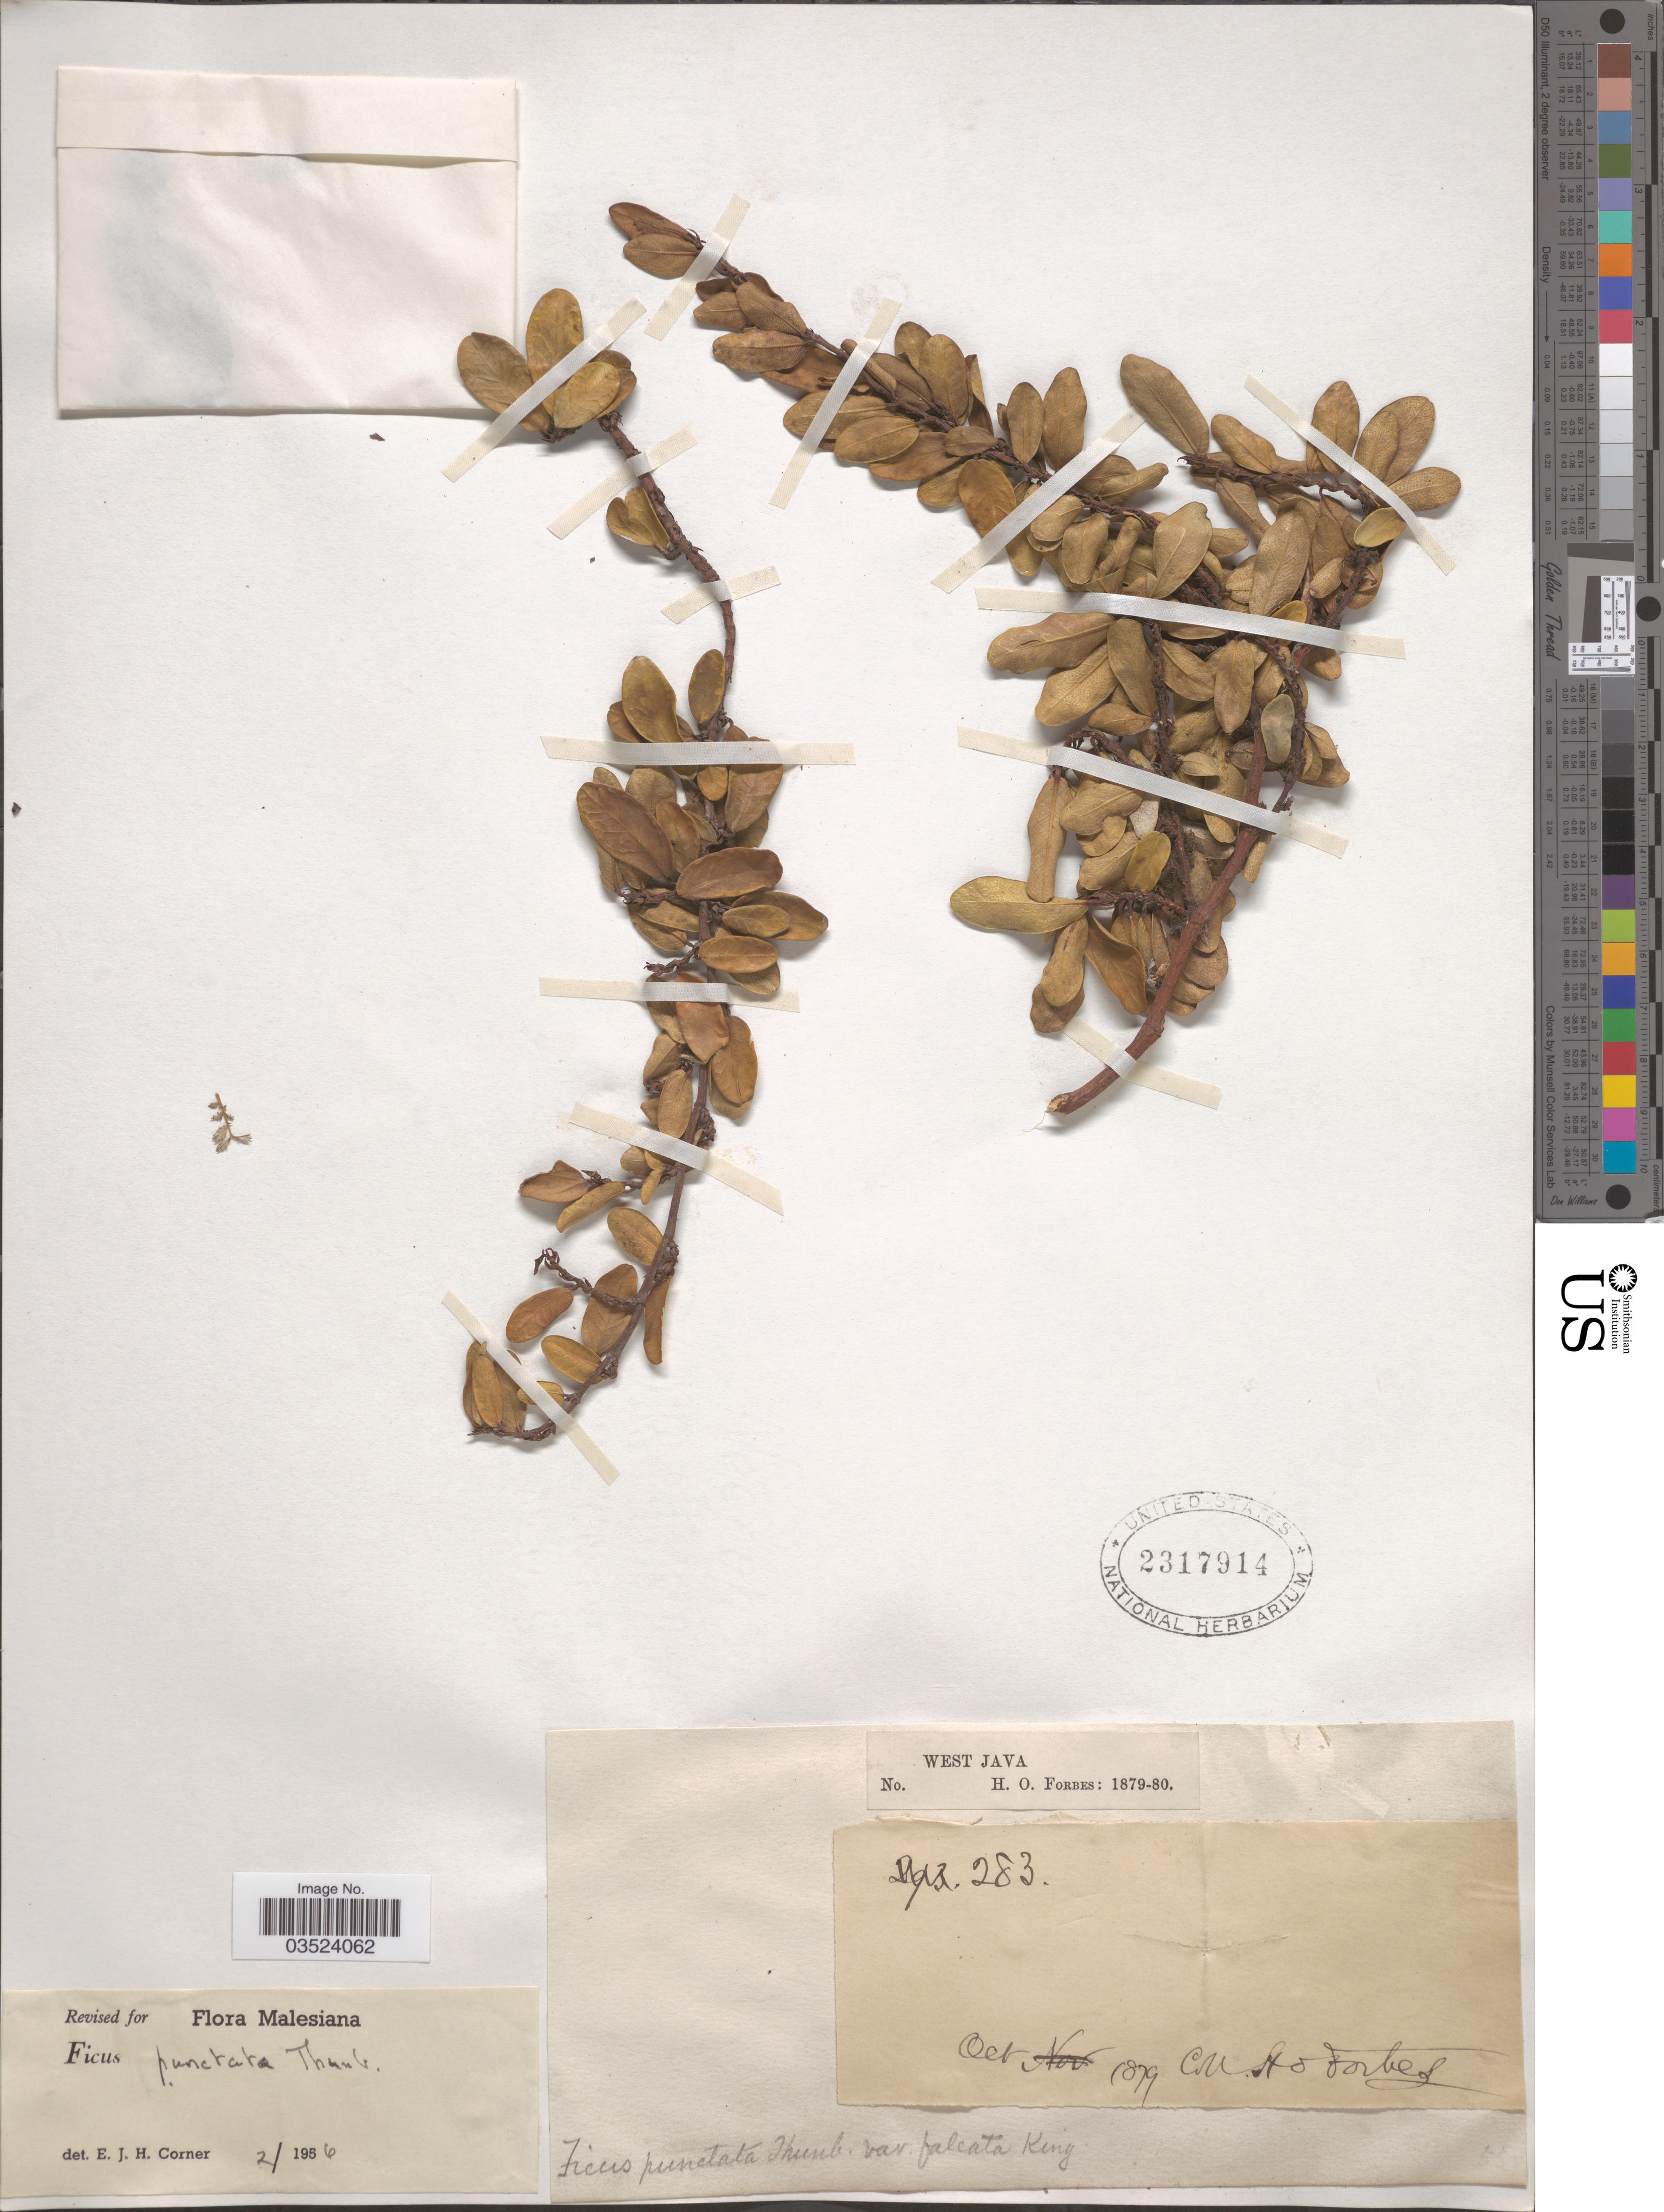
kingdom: Plantae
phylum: Tracheophyta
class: Magnoliopsida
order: Rosales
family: Moraceae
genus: Ficus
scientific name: Ficus punctata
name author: Thunb.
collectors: H. O. Forbes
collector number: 283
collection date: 1879-10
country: Indonesia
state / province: Java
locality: West Java.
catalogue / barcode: US 2317914